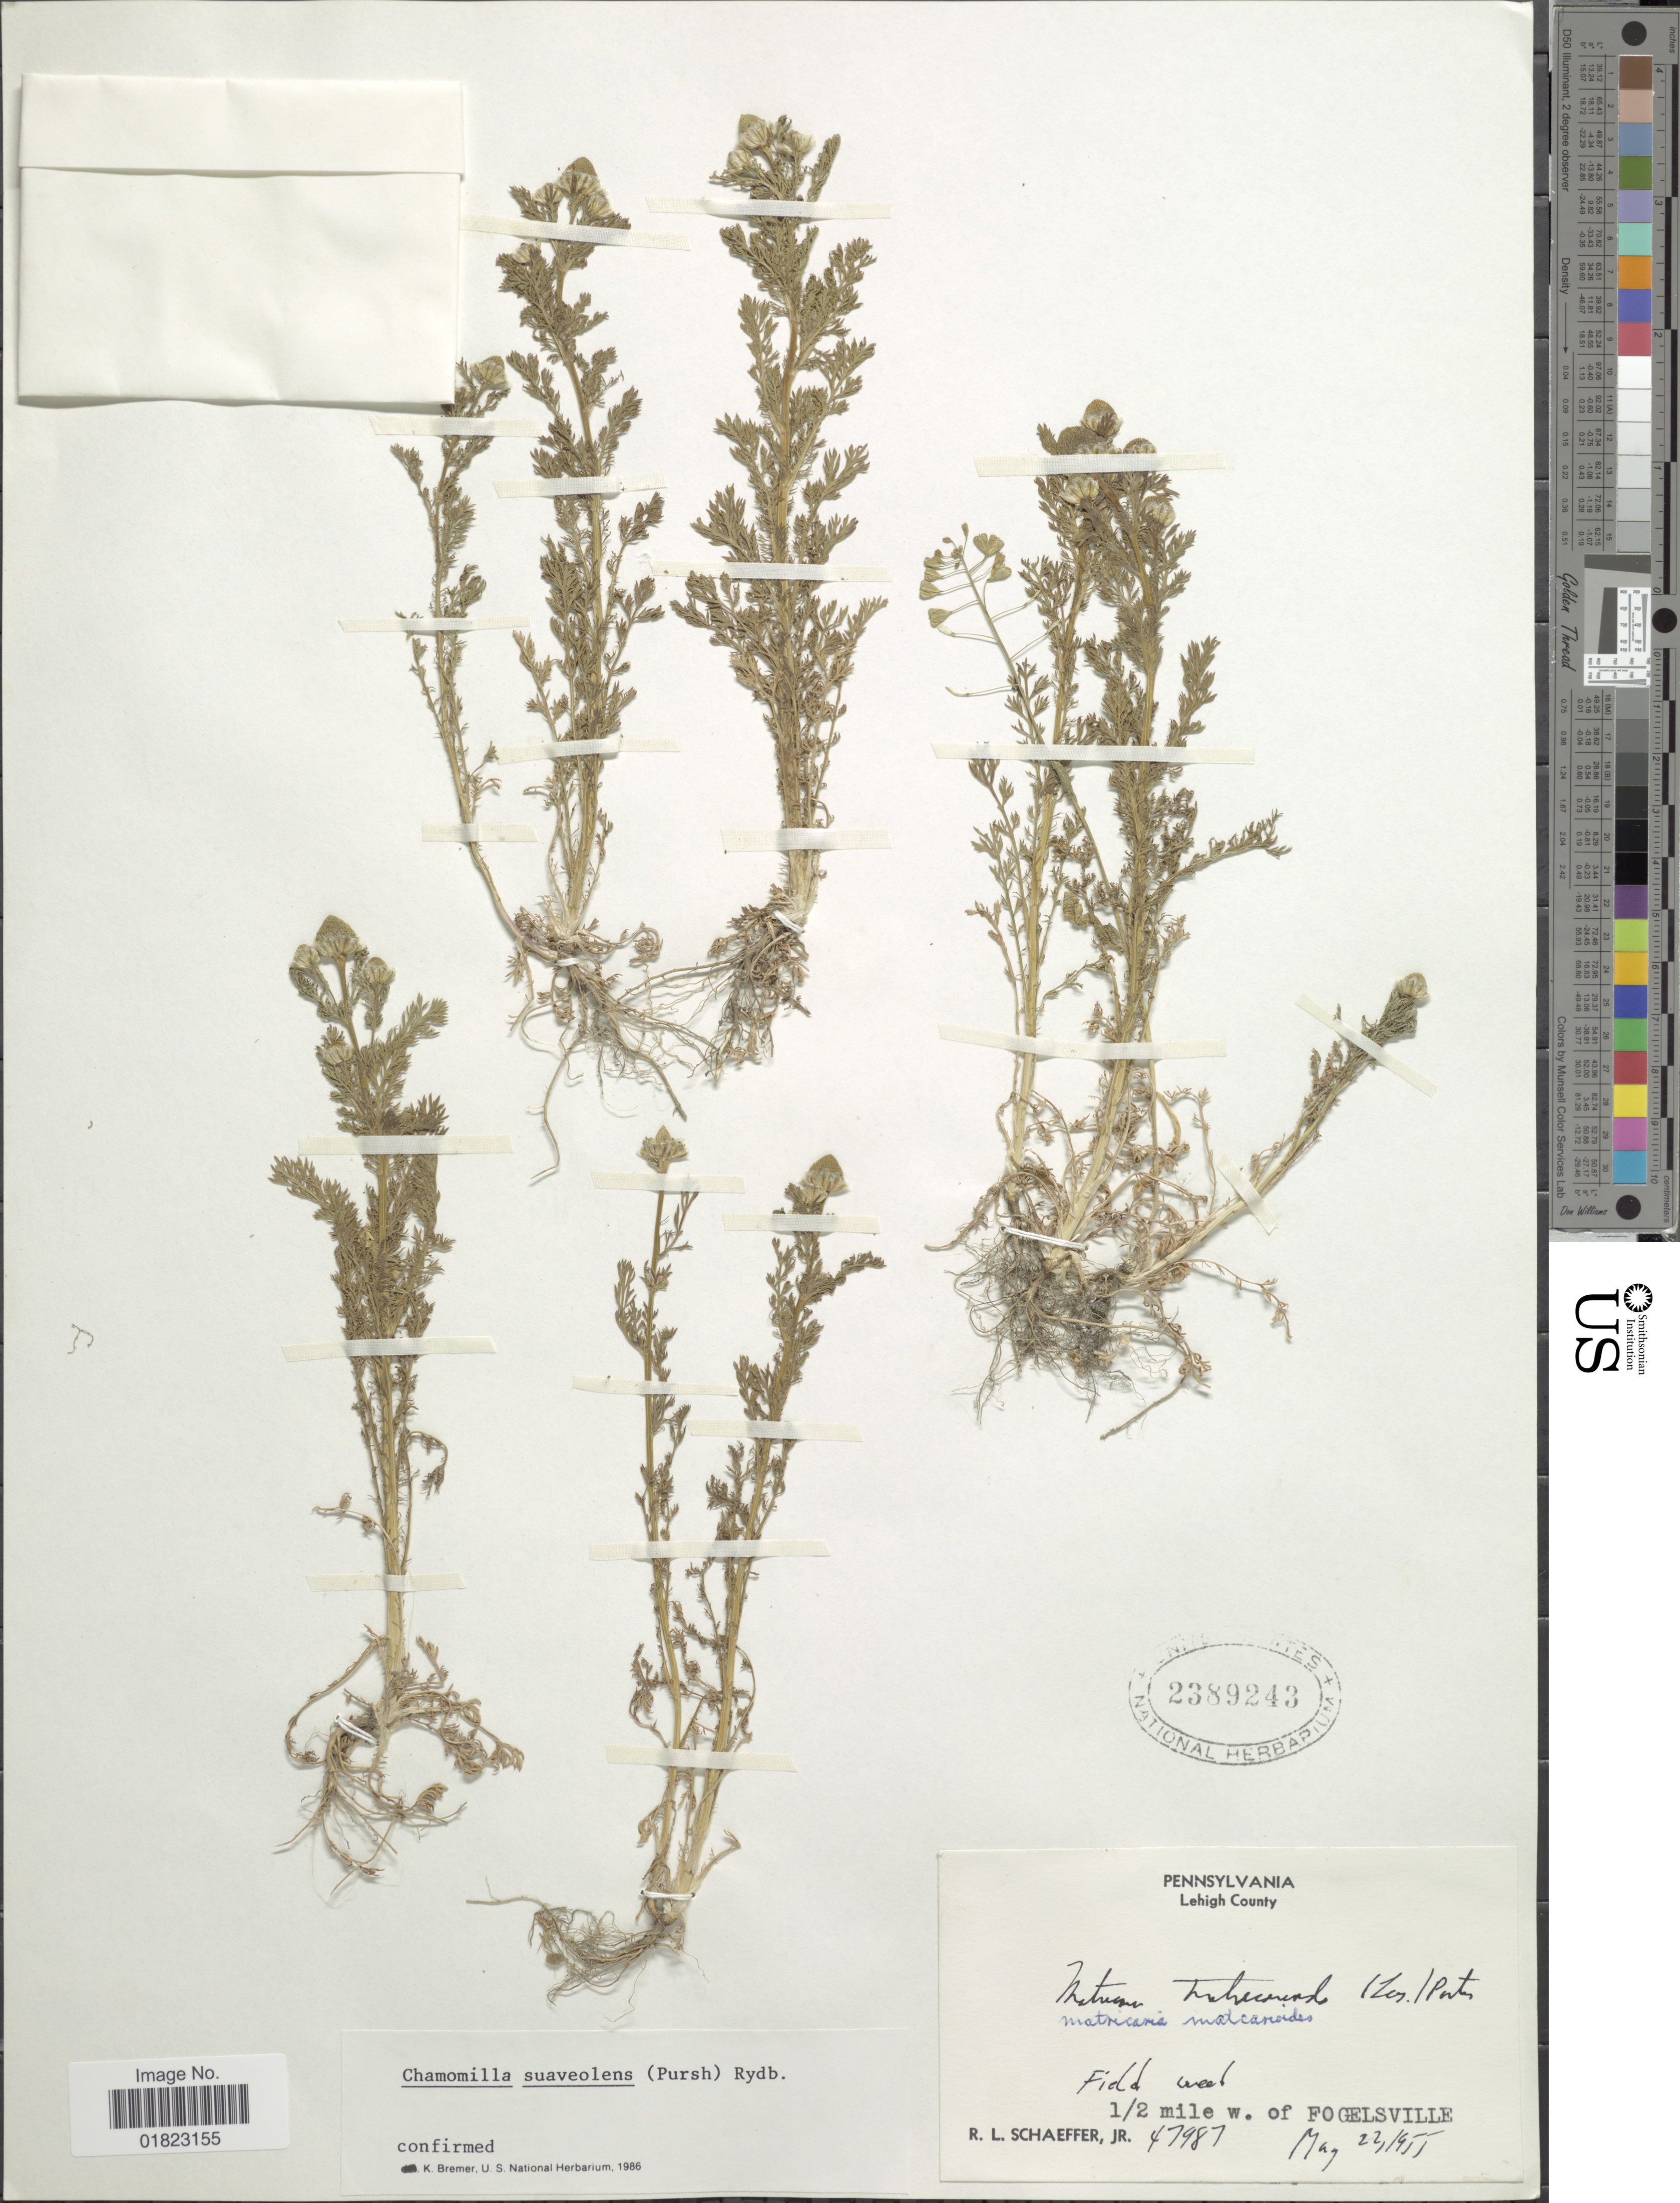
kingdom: Plantae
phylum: Tracheophyta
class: Magnoliopsida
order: Asterales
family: Asteraceae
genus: Matricaria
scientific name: Matricaria matricarioides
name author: (Less.) Porter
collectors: R. L. Schaeffer Jr.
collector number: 47987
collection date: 1955-05-22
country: United States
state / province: Pennsylvania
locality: Pennsylvania, Lehigh County.½ mile w. of Fogelsville.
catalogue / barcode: US 2389243